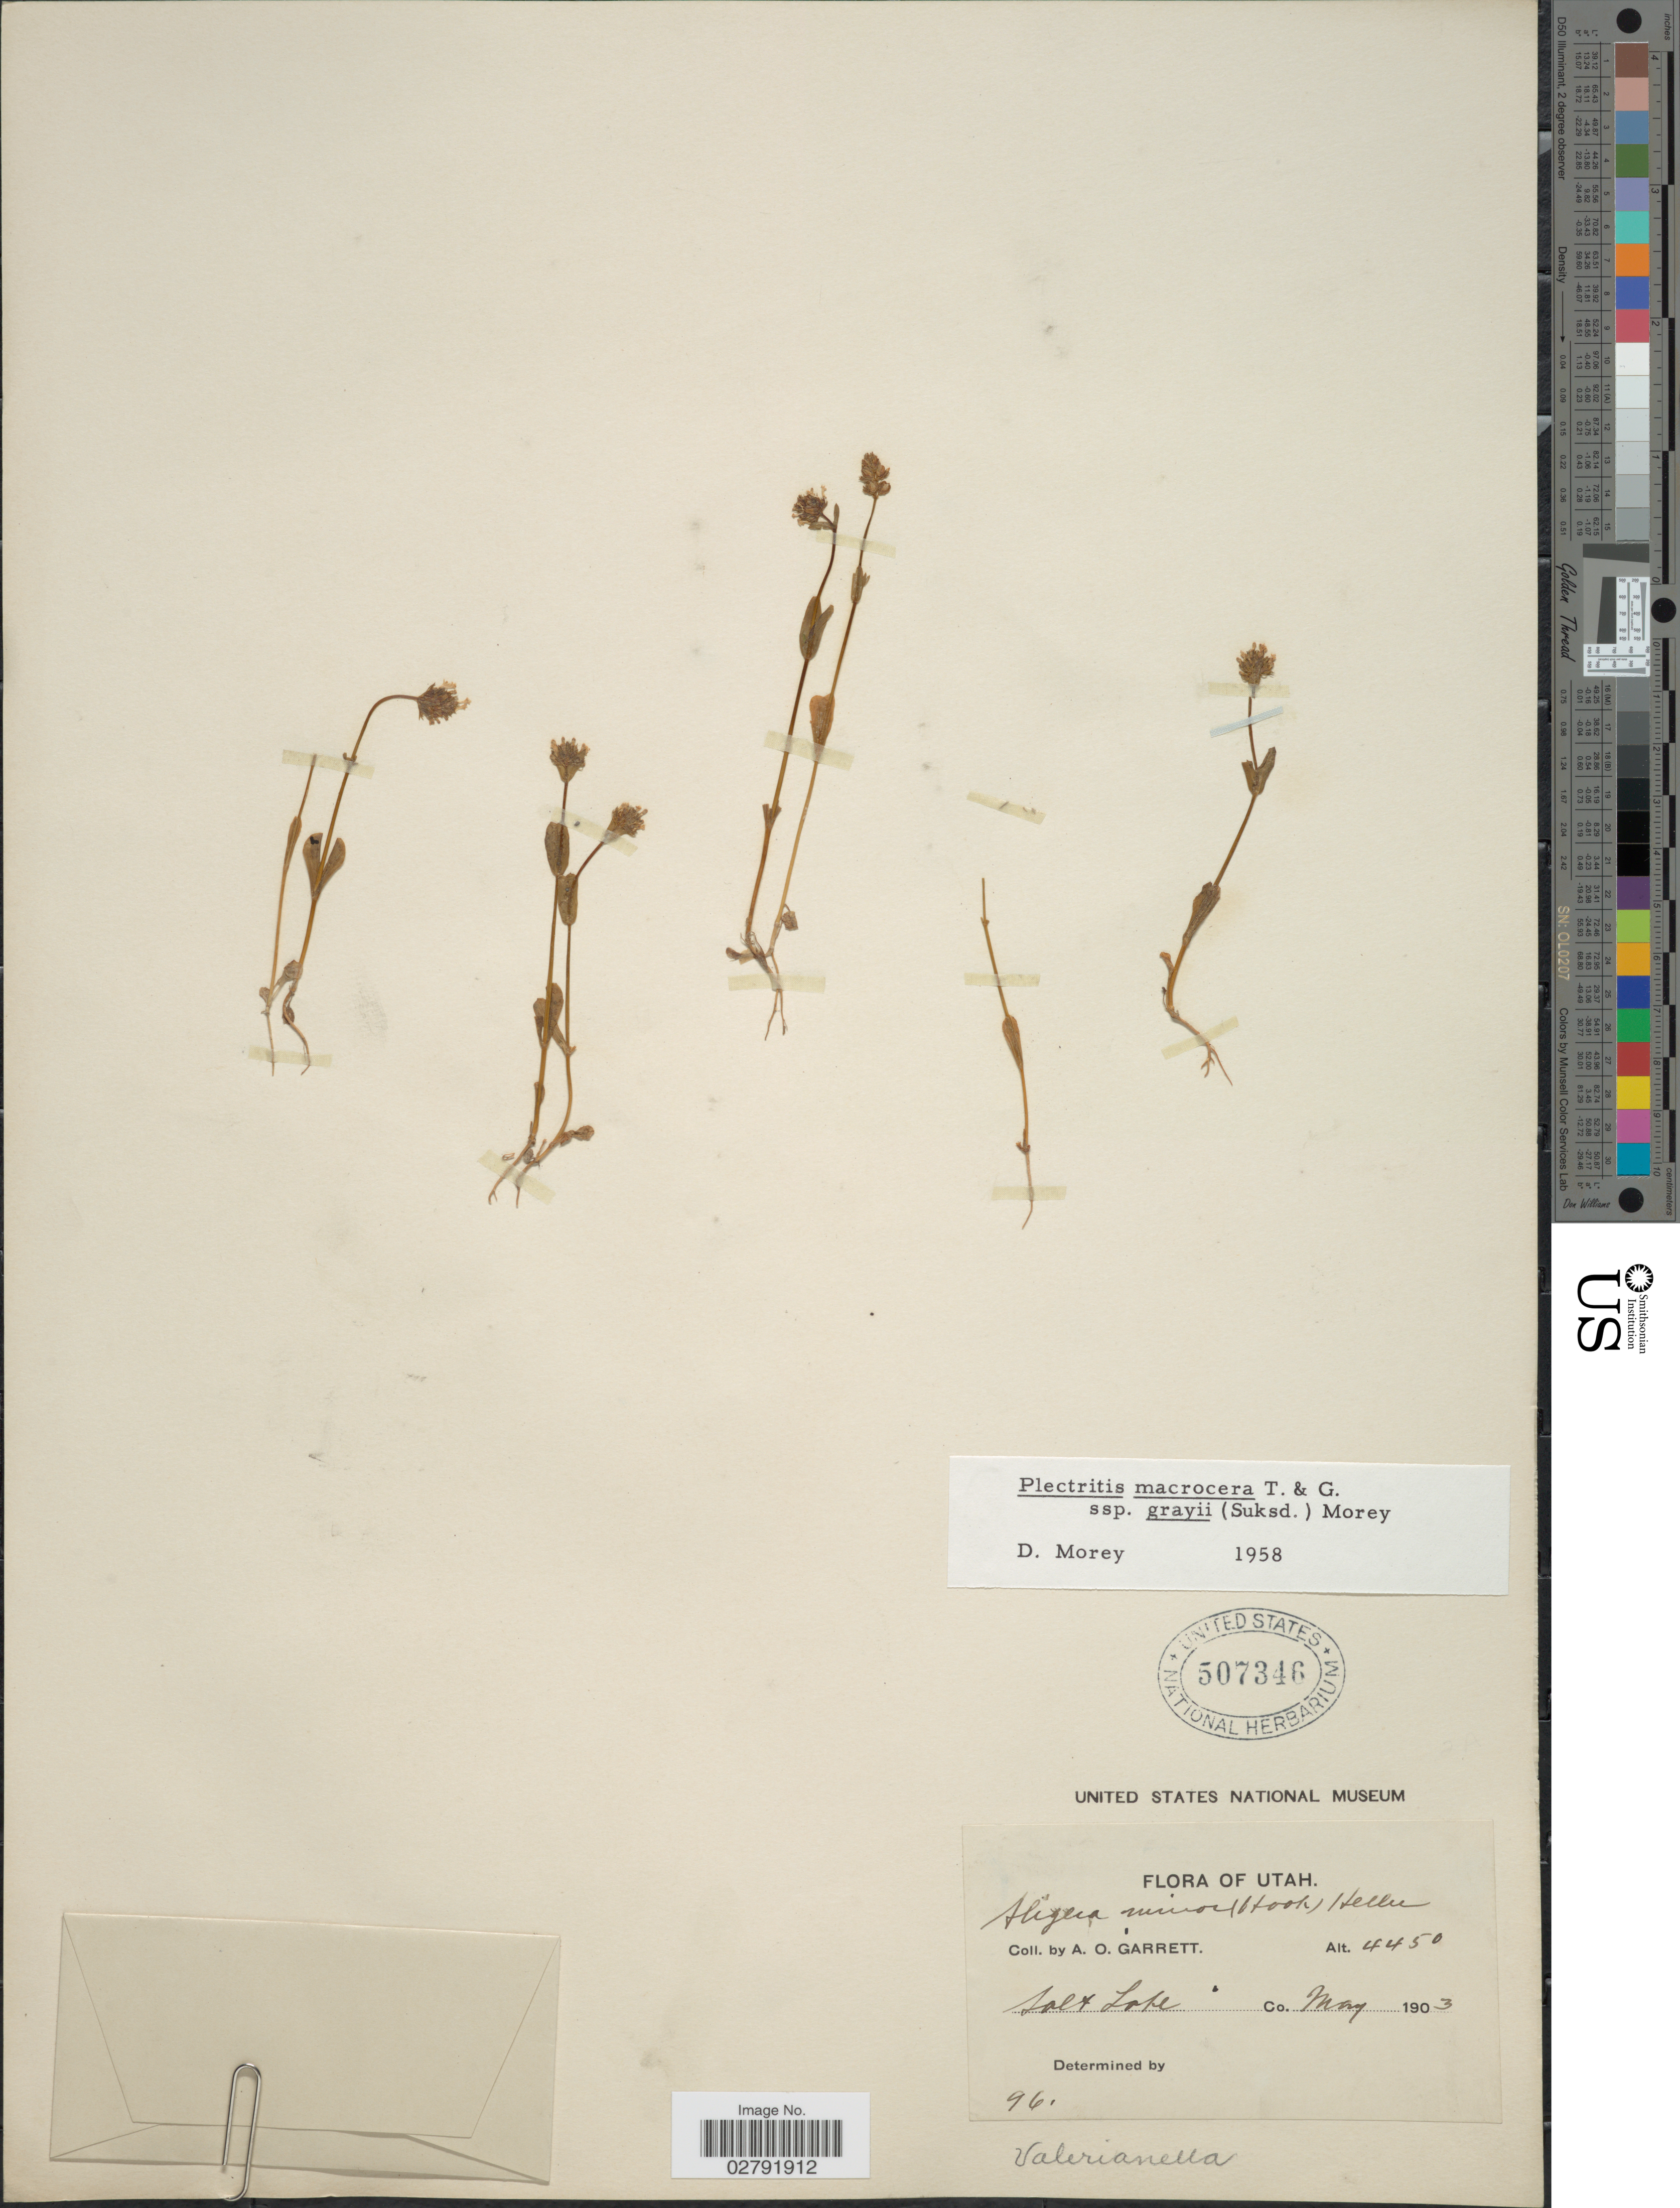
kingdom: Plantae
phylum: Tracheophyta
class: Magnoliopsida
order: Dipsacales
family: Caprifoliaceae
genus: Plectritis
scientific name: Plectritis macrocera subsp. grayi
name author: (Suksd.) Morey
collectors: A. O. Garrett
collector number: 96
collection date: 1903-05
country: United States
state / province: Utah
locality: Salt Lake.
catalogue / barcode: US 507346